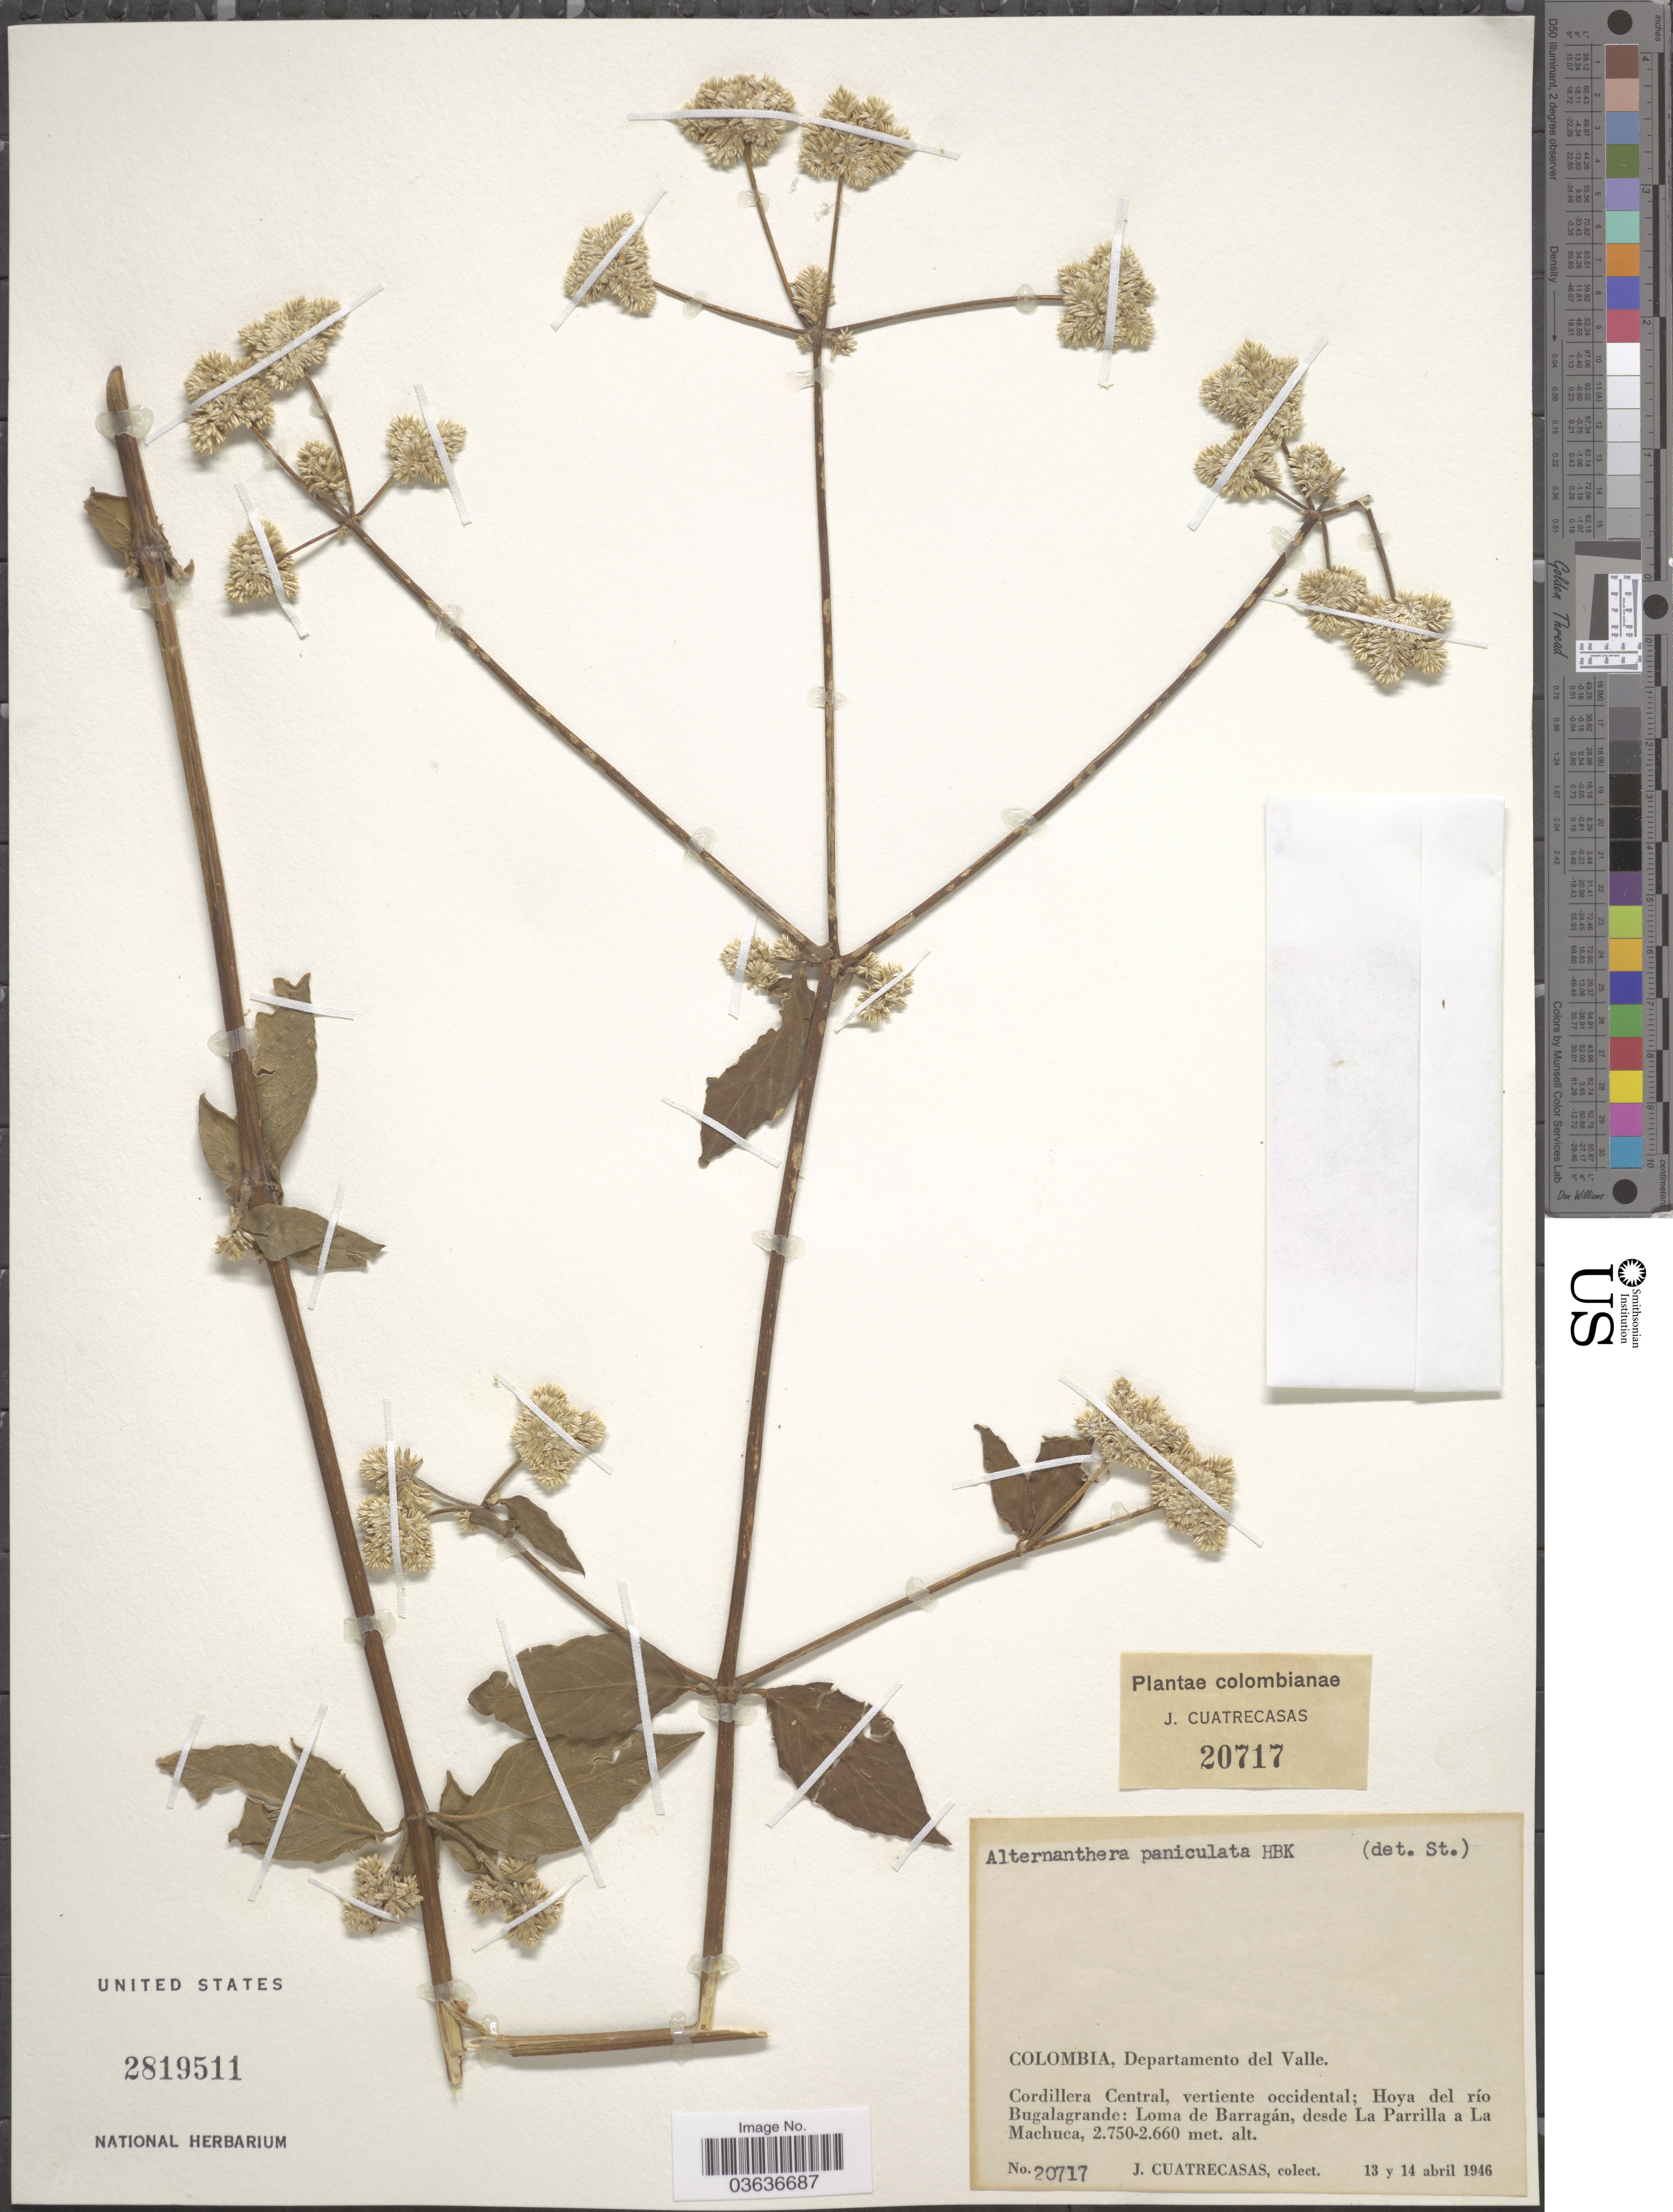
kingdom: Plantae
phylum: Tracheophyta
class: Magnoliopsida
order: Caryophyllales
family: Amaranthaceae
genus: Alternanthera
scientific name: Alternanthera porrigens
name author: (Jacq.) Kuntze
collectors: J. Cuatrecasas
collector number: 20717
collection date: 1946-04-13/1946-04-14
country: Colombia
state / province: Valle del Cauca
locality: Departamento del Valle. Cordillera Central, vertiente occidental; Hoya del río Bugalagrande: Loma de Barragán, desde La Parrilla a La Machuca.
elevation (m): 2660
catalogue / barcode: US 2819511